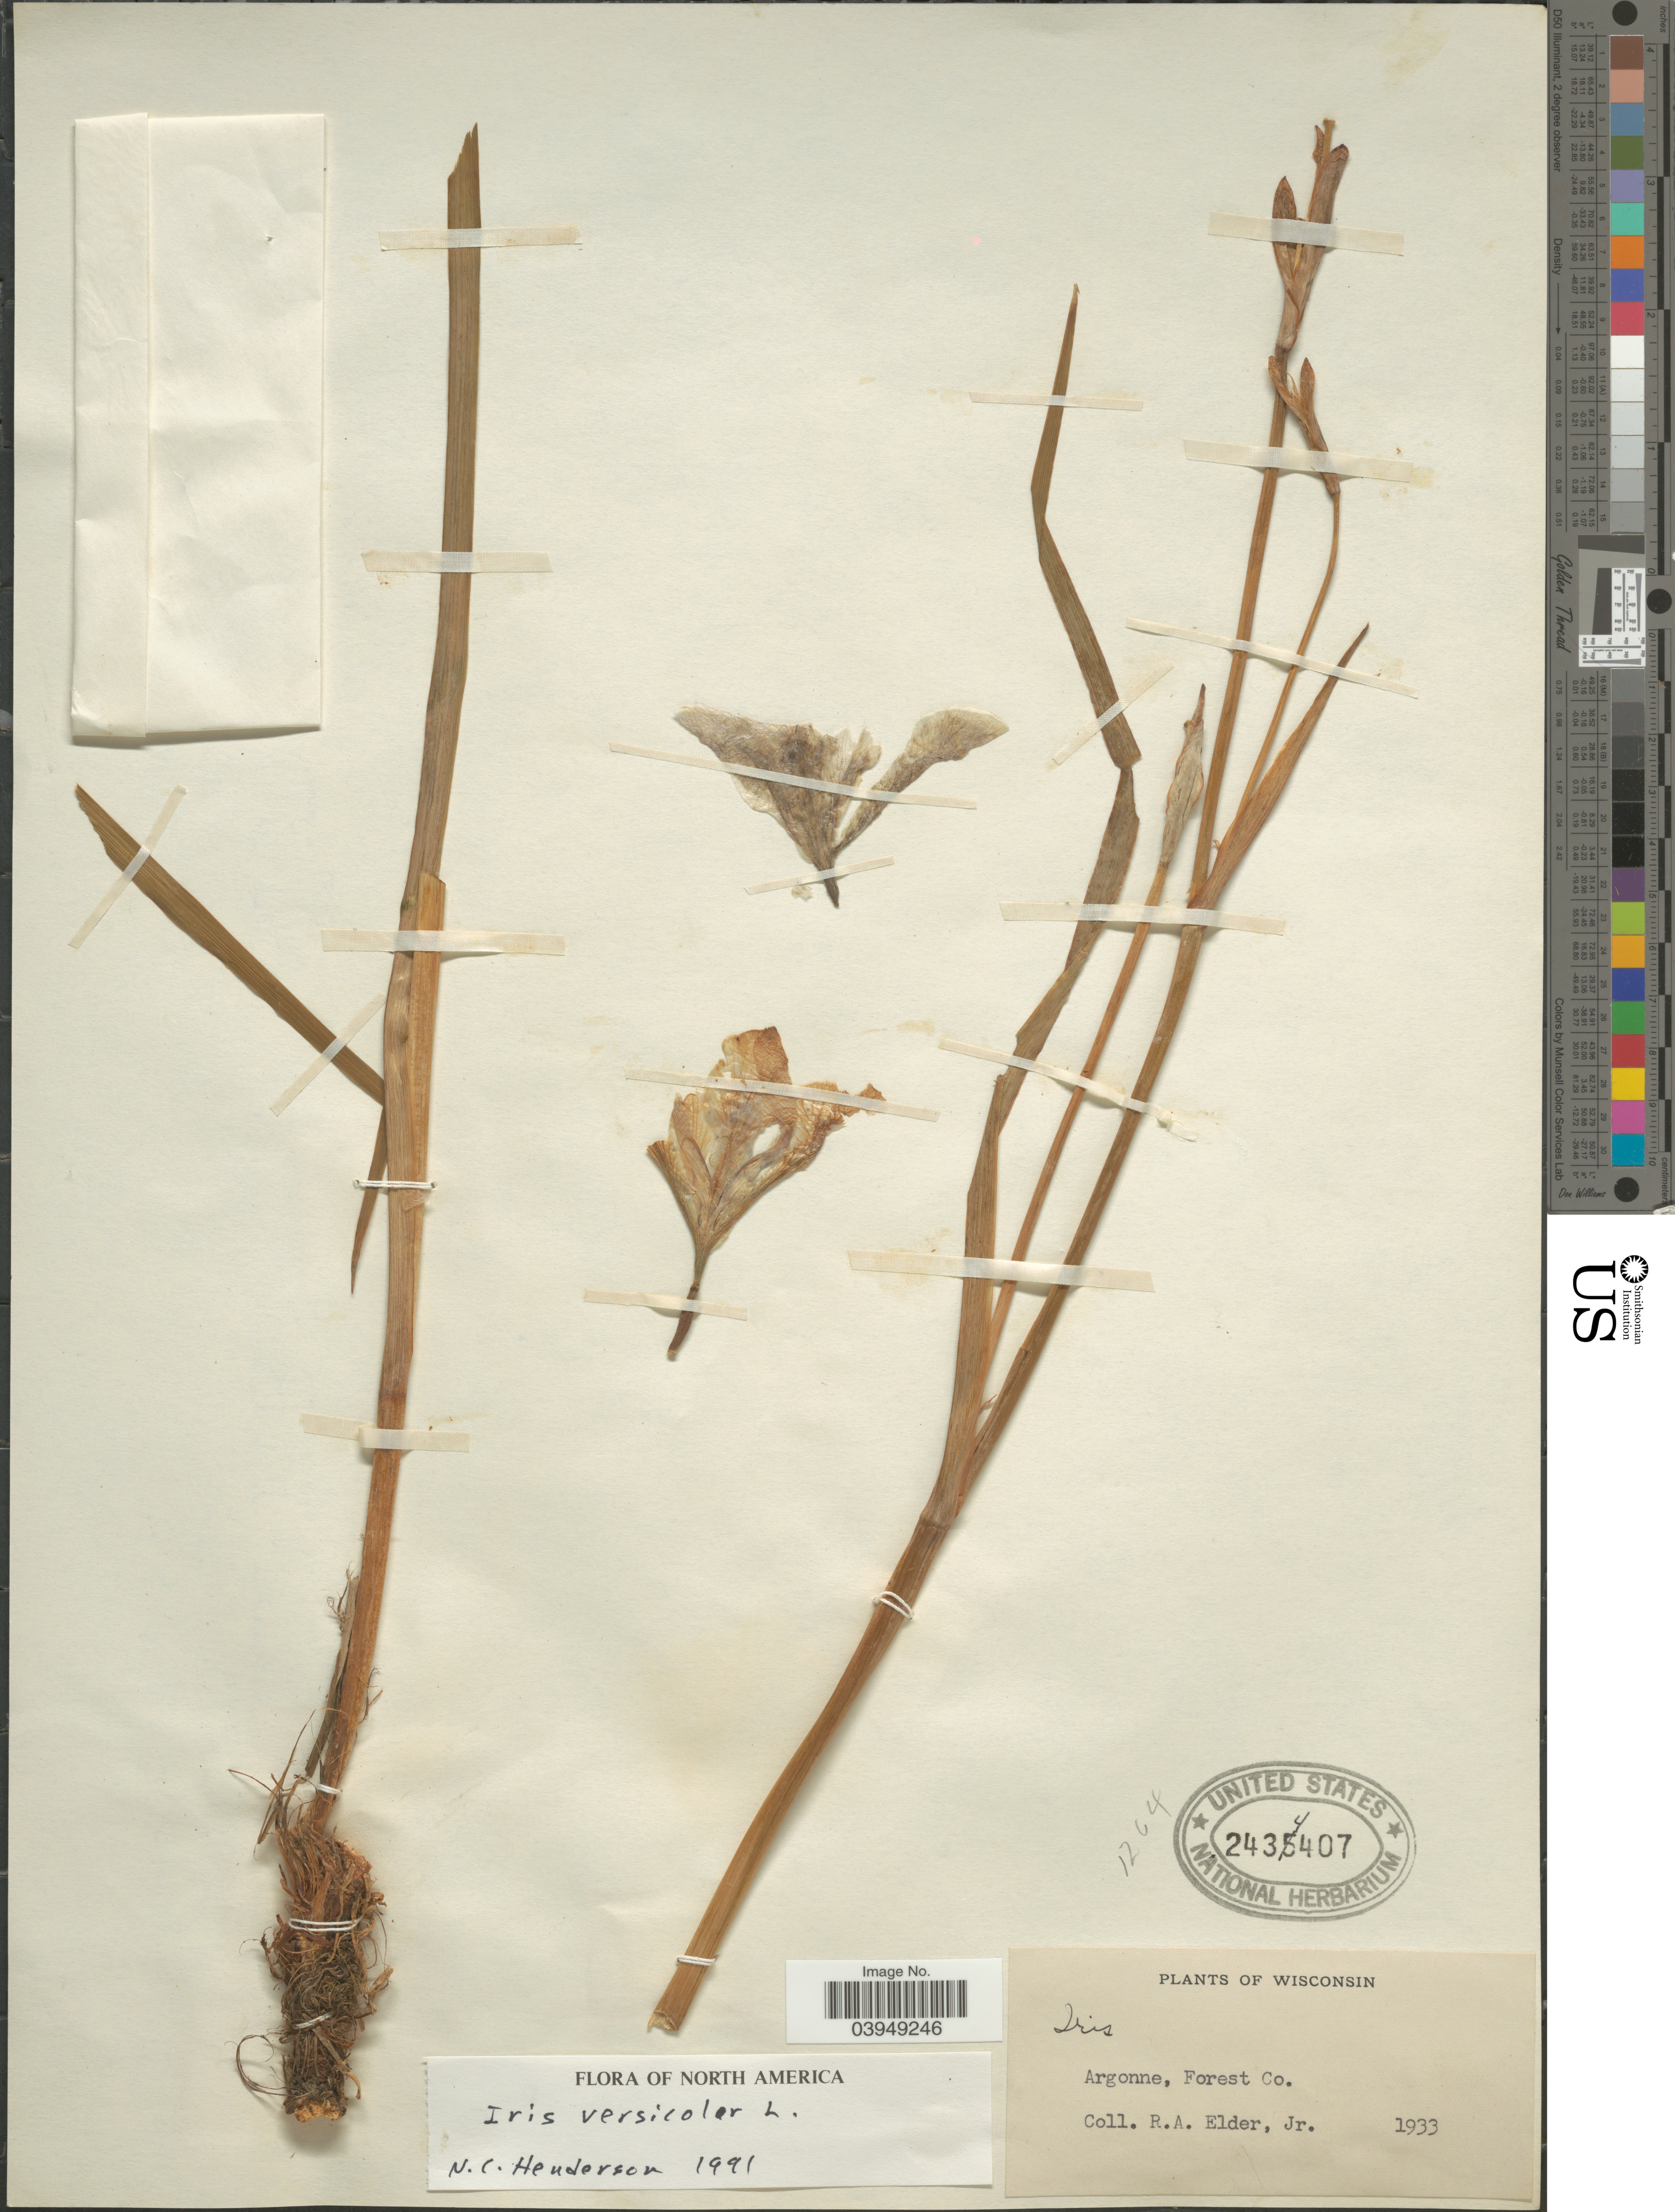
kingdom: Plantae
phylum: Tracheophyta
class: Liliopsida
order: Asparagales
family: Iridaceae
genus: Iris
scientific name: Iris versicolor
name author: L.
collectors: R. Elder Jr.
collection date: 1933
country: United States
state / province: Wisconsin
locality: Argonne, Forest Co.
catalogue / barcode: US 2434407